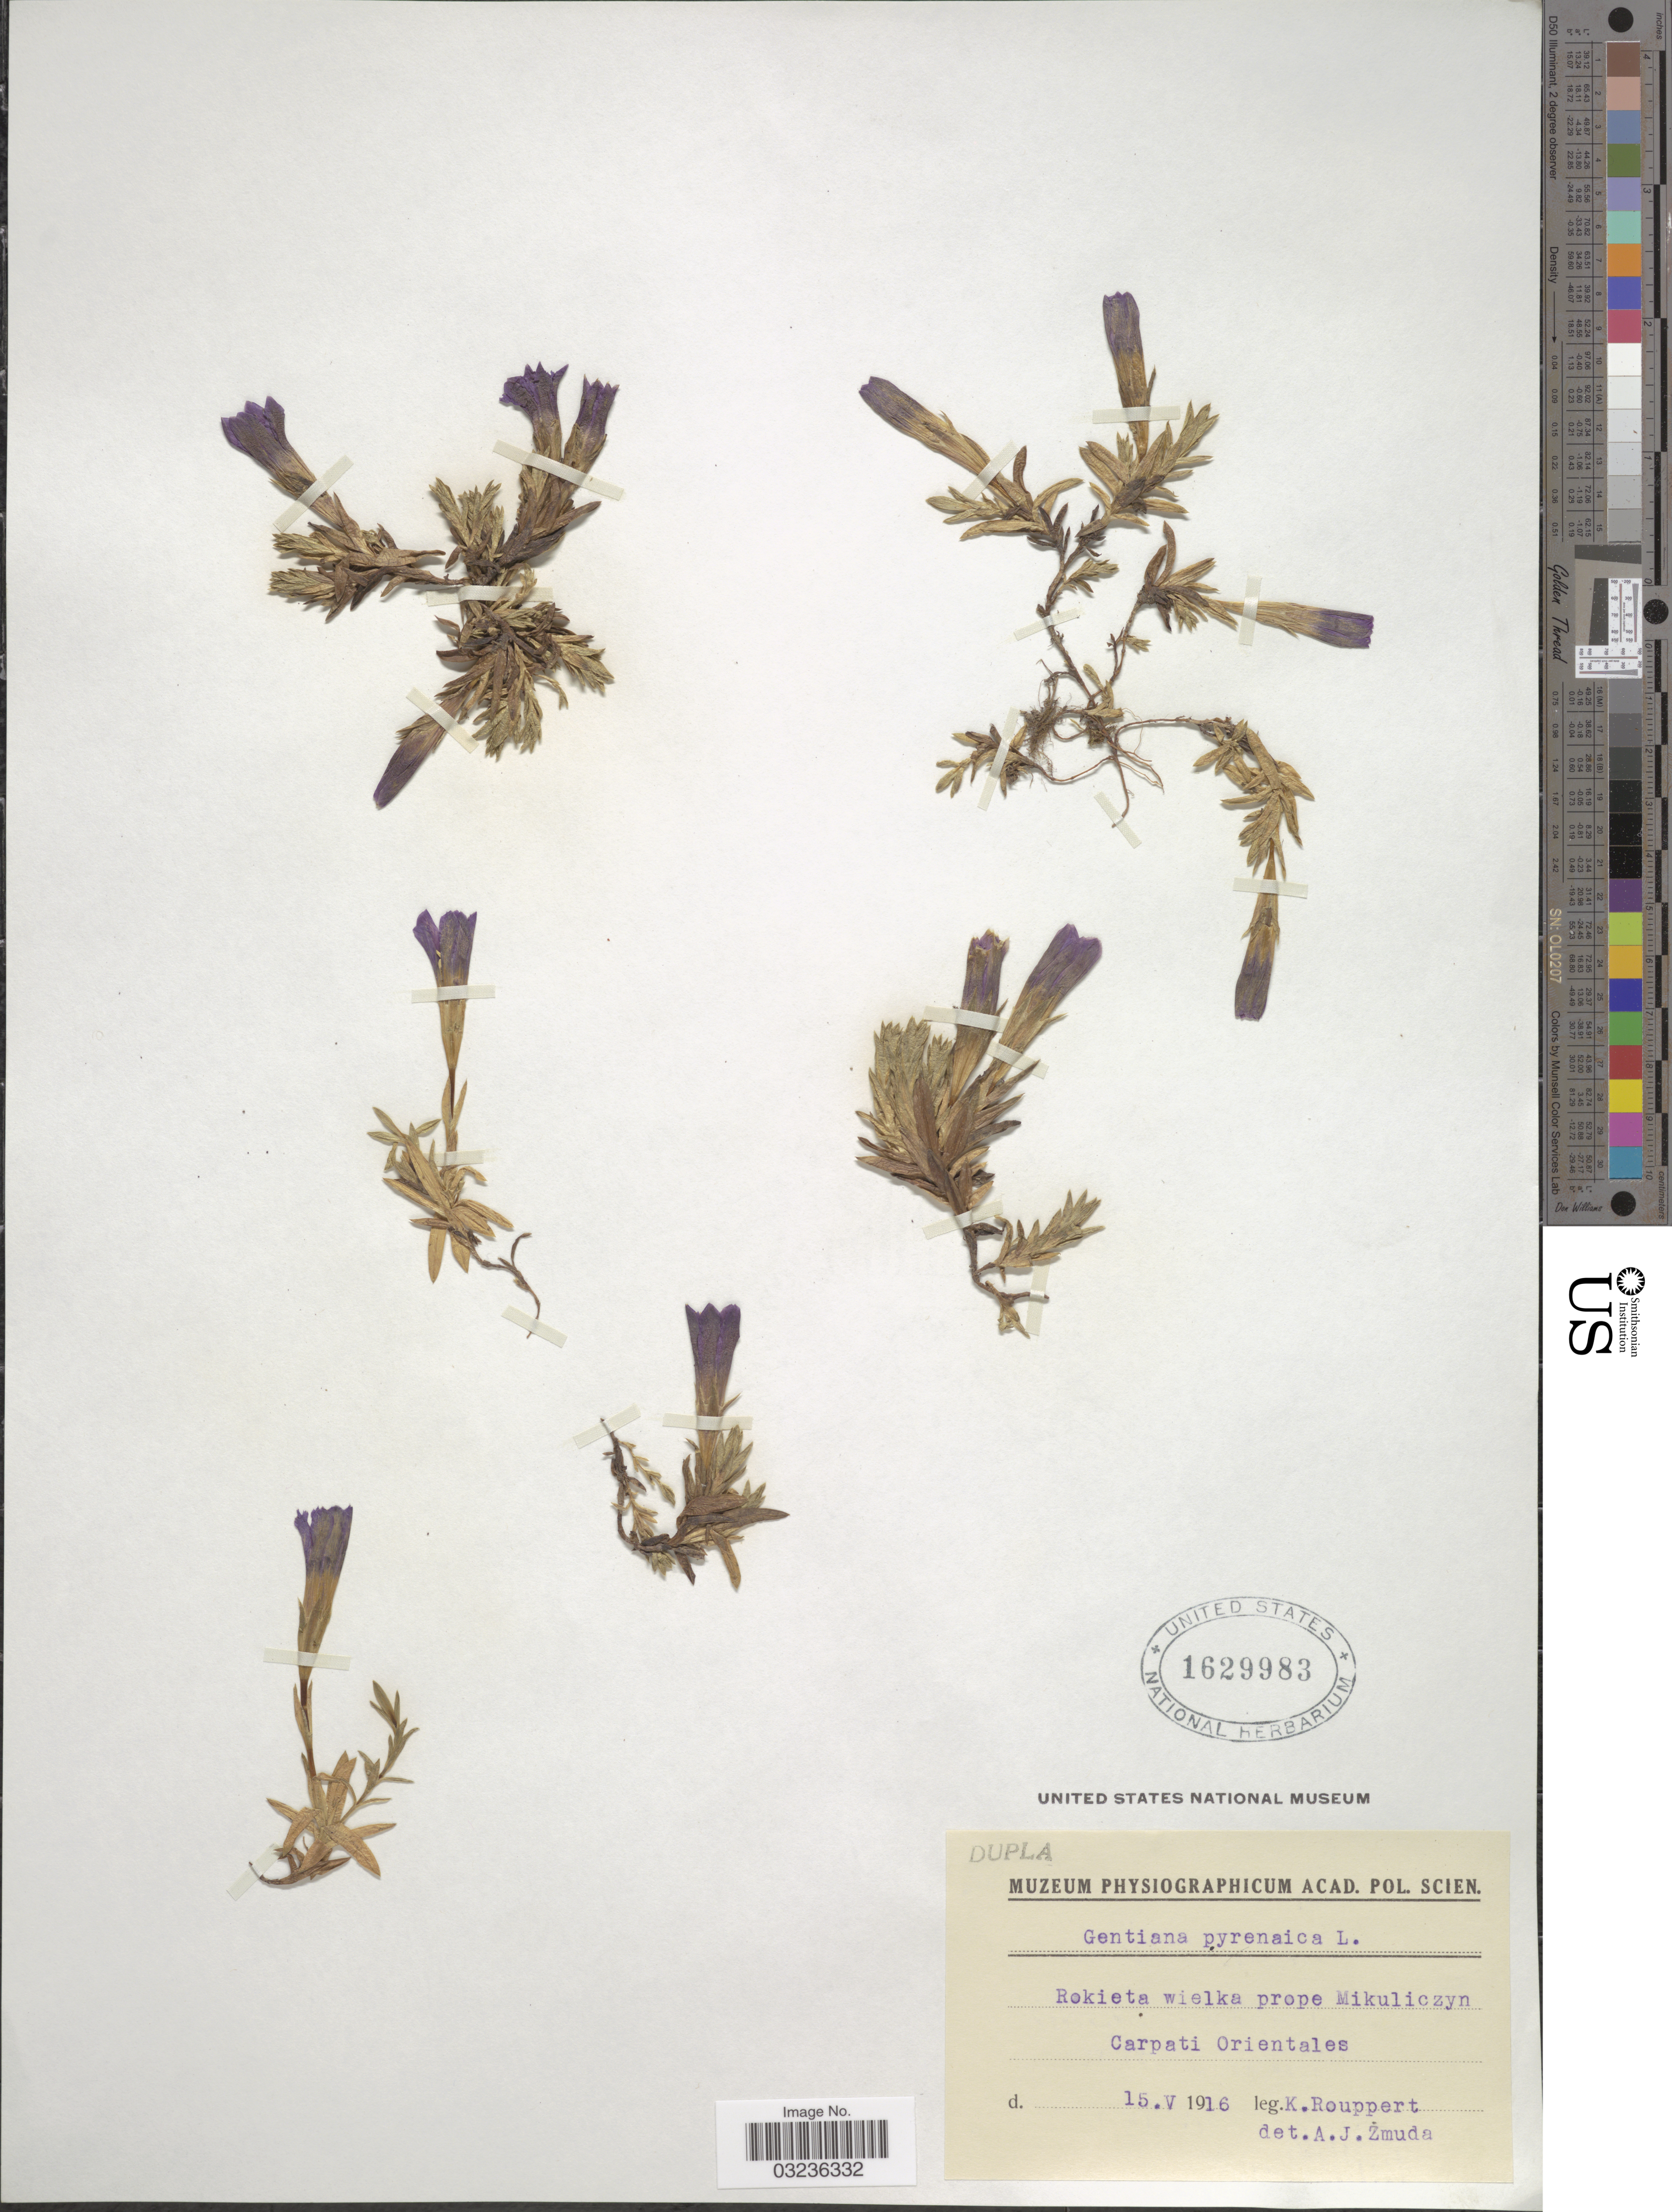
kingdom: Plantae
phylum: Tracheophyta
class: Magnoliopsida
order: Gentianales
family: Gentianaceae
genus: Gentiana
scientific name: Gentiana pyrenaica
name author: L.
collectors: K. Rouppert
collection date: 1916-05-15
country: Ukraine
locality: Rokieta wielka prope Mikuliczyn Carpati Orientales.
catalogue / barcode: US 1629983